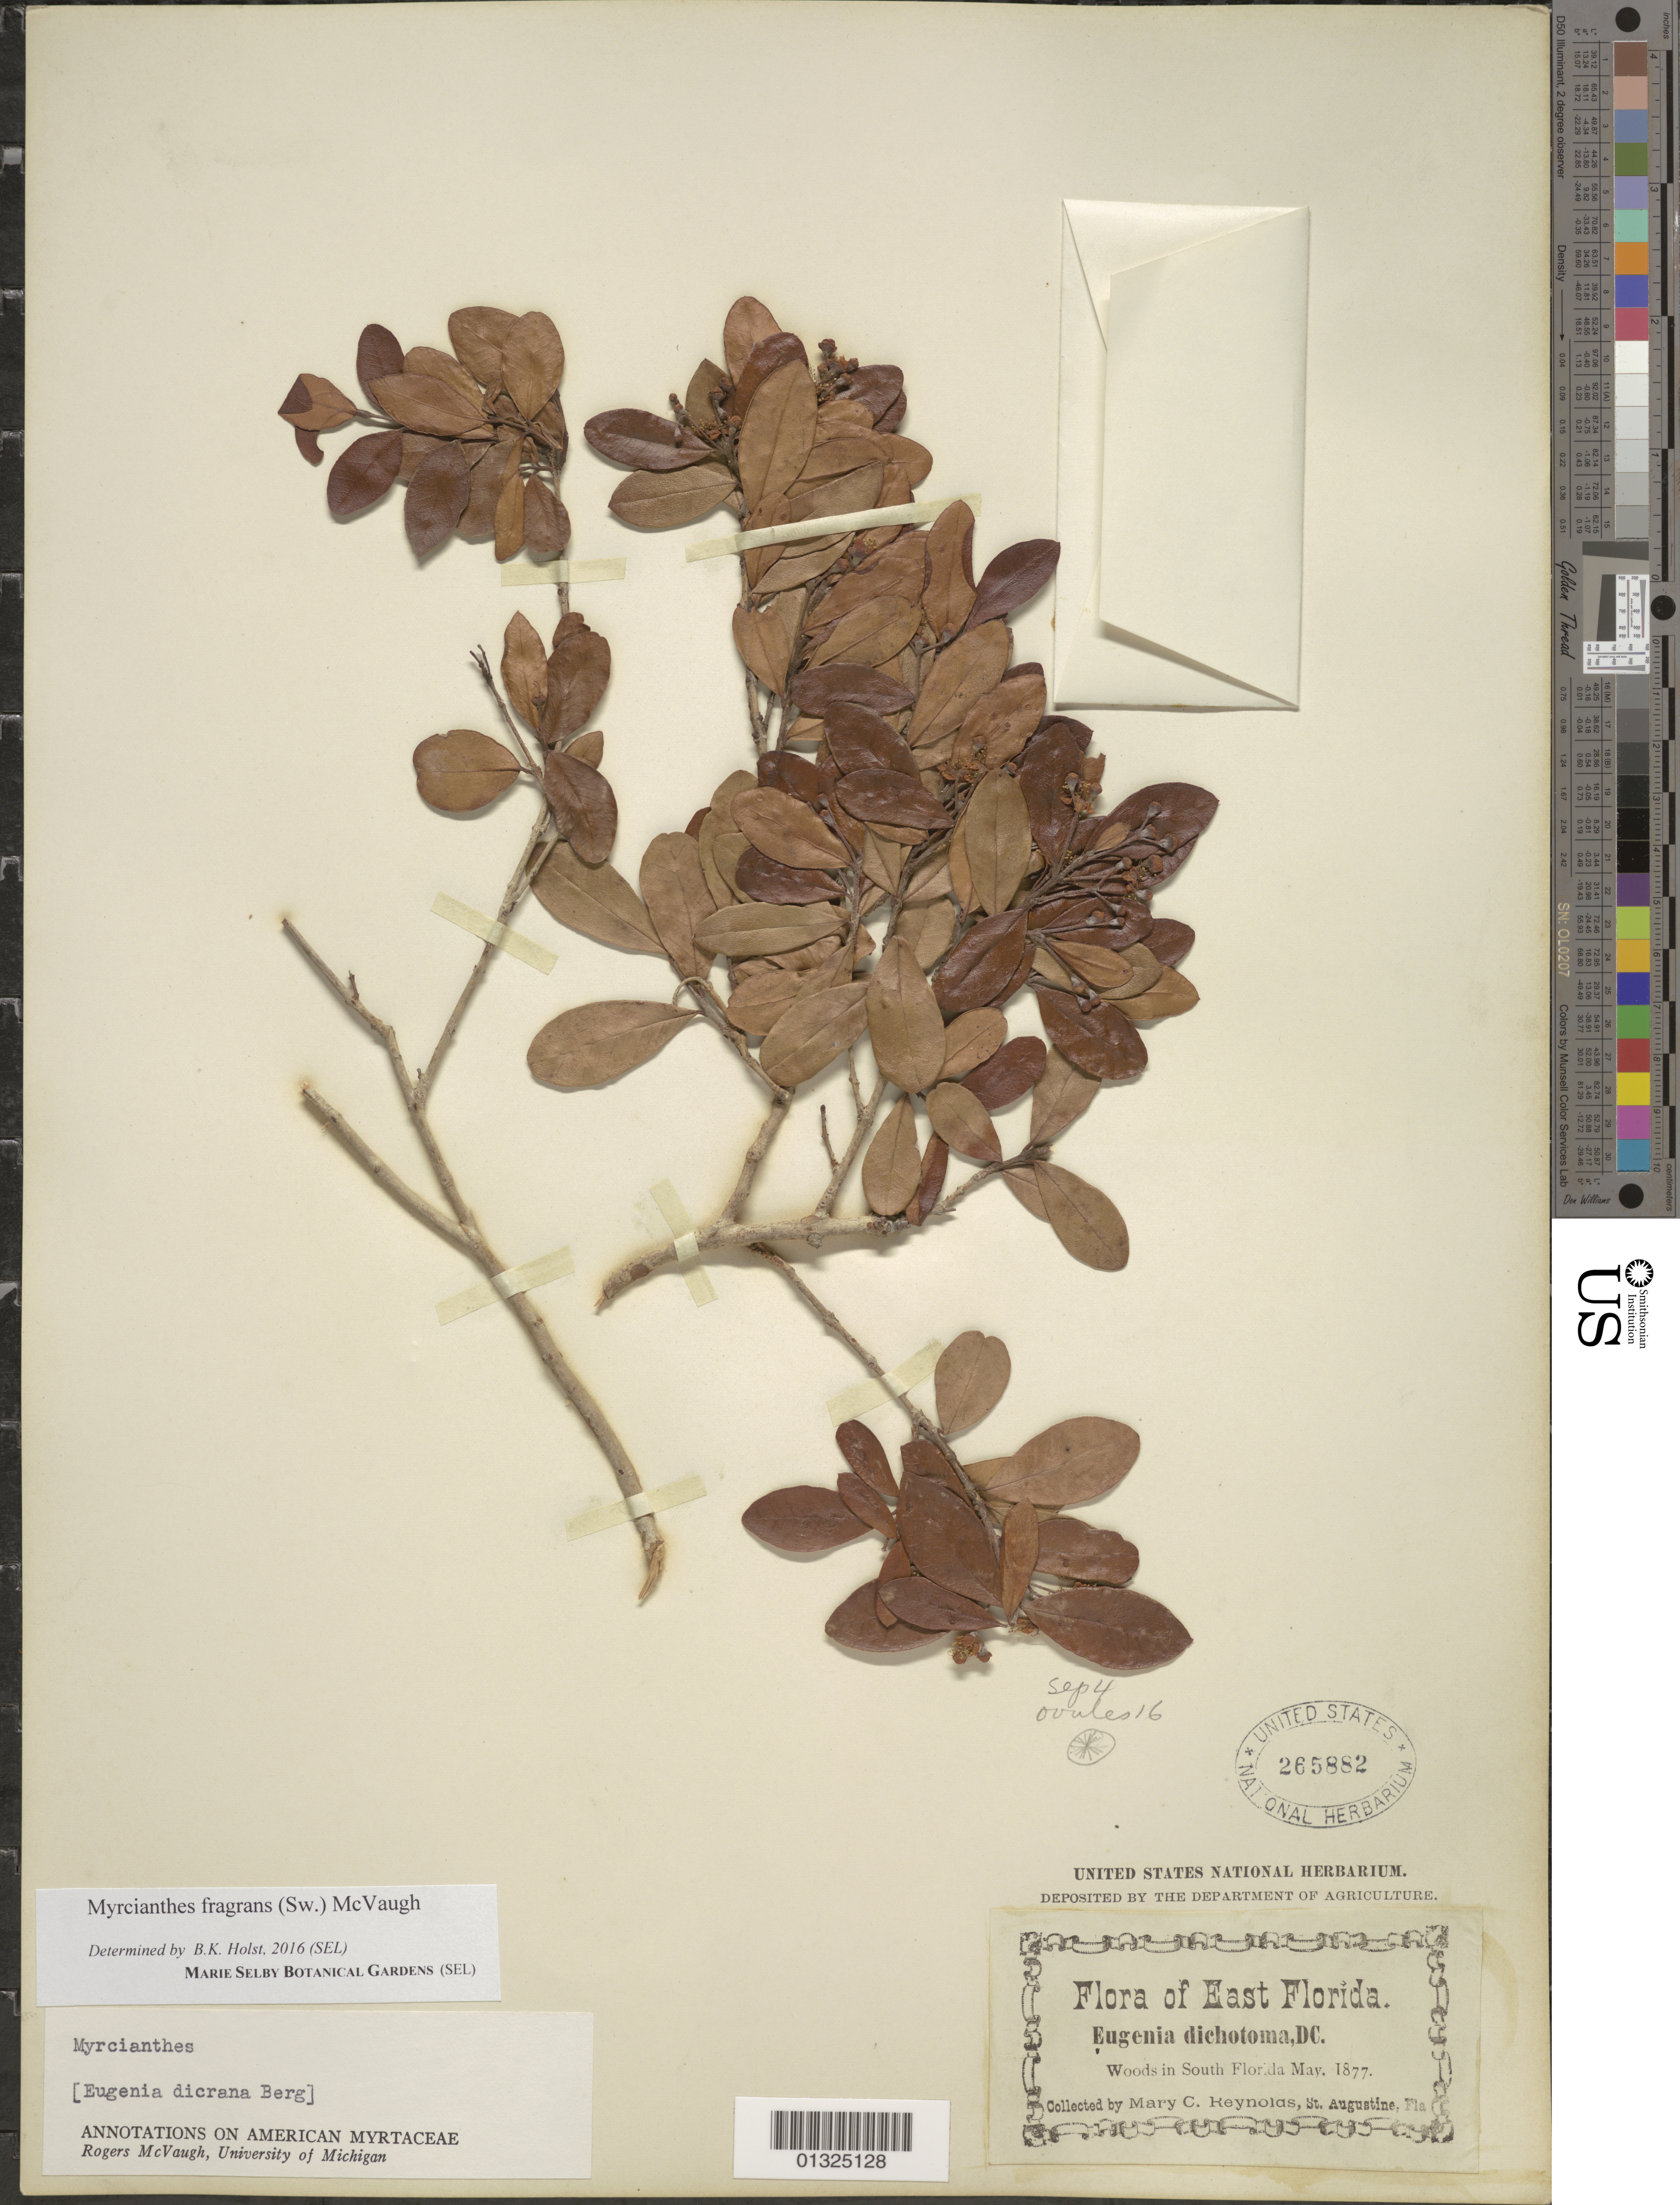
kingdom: Plantae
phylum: Tracheophyta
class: Magnoliopsida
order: Myrtales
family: Myrtaceae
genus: Myrcianthes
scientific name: Myrcianthes fragrans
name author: (Sw.) McVaugh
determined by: Holst, Bruce K.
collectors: M. Reynolds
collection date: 1877-05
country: United States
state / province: Florida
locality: St. Augustine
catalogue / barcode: US 265882